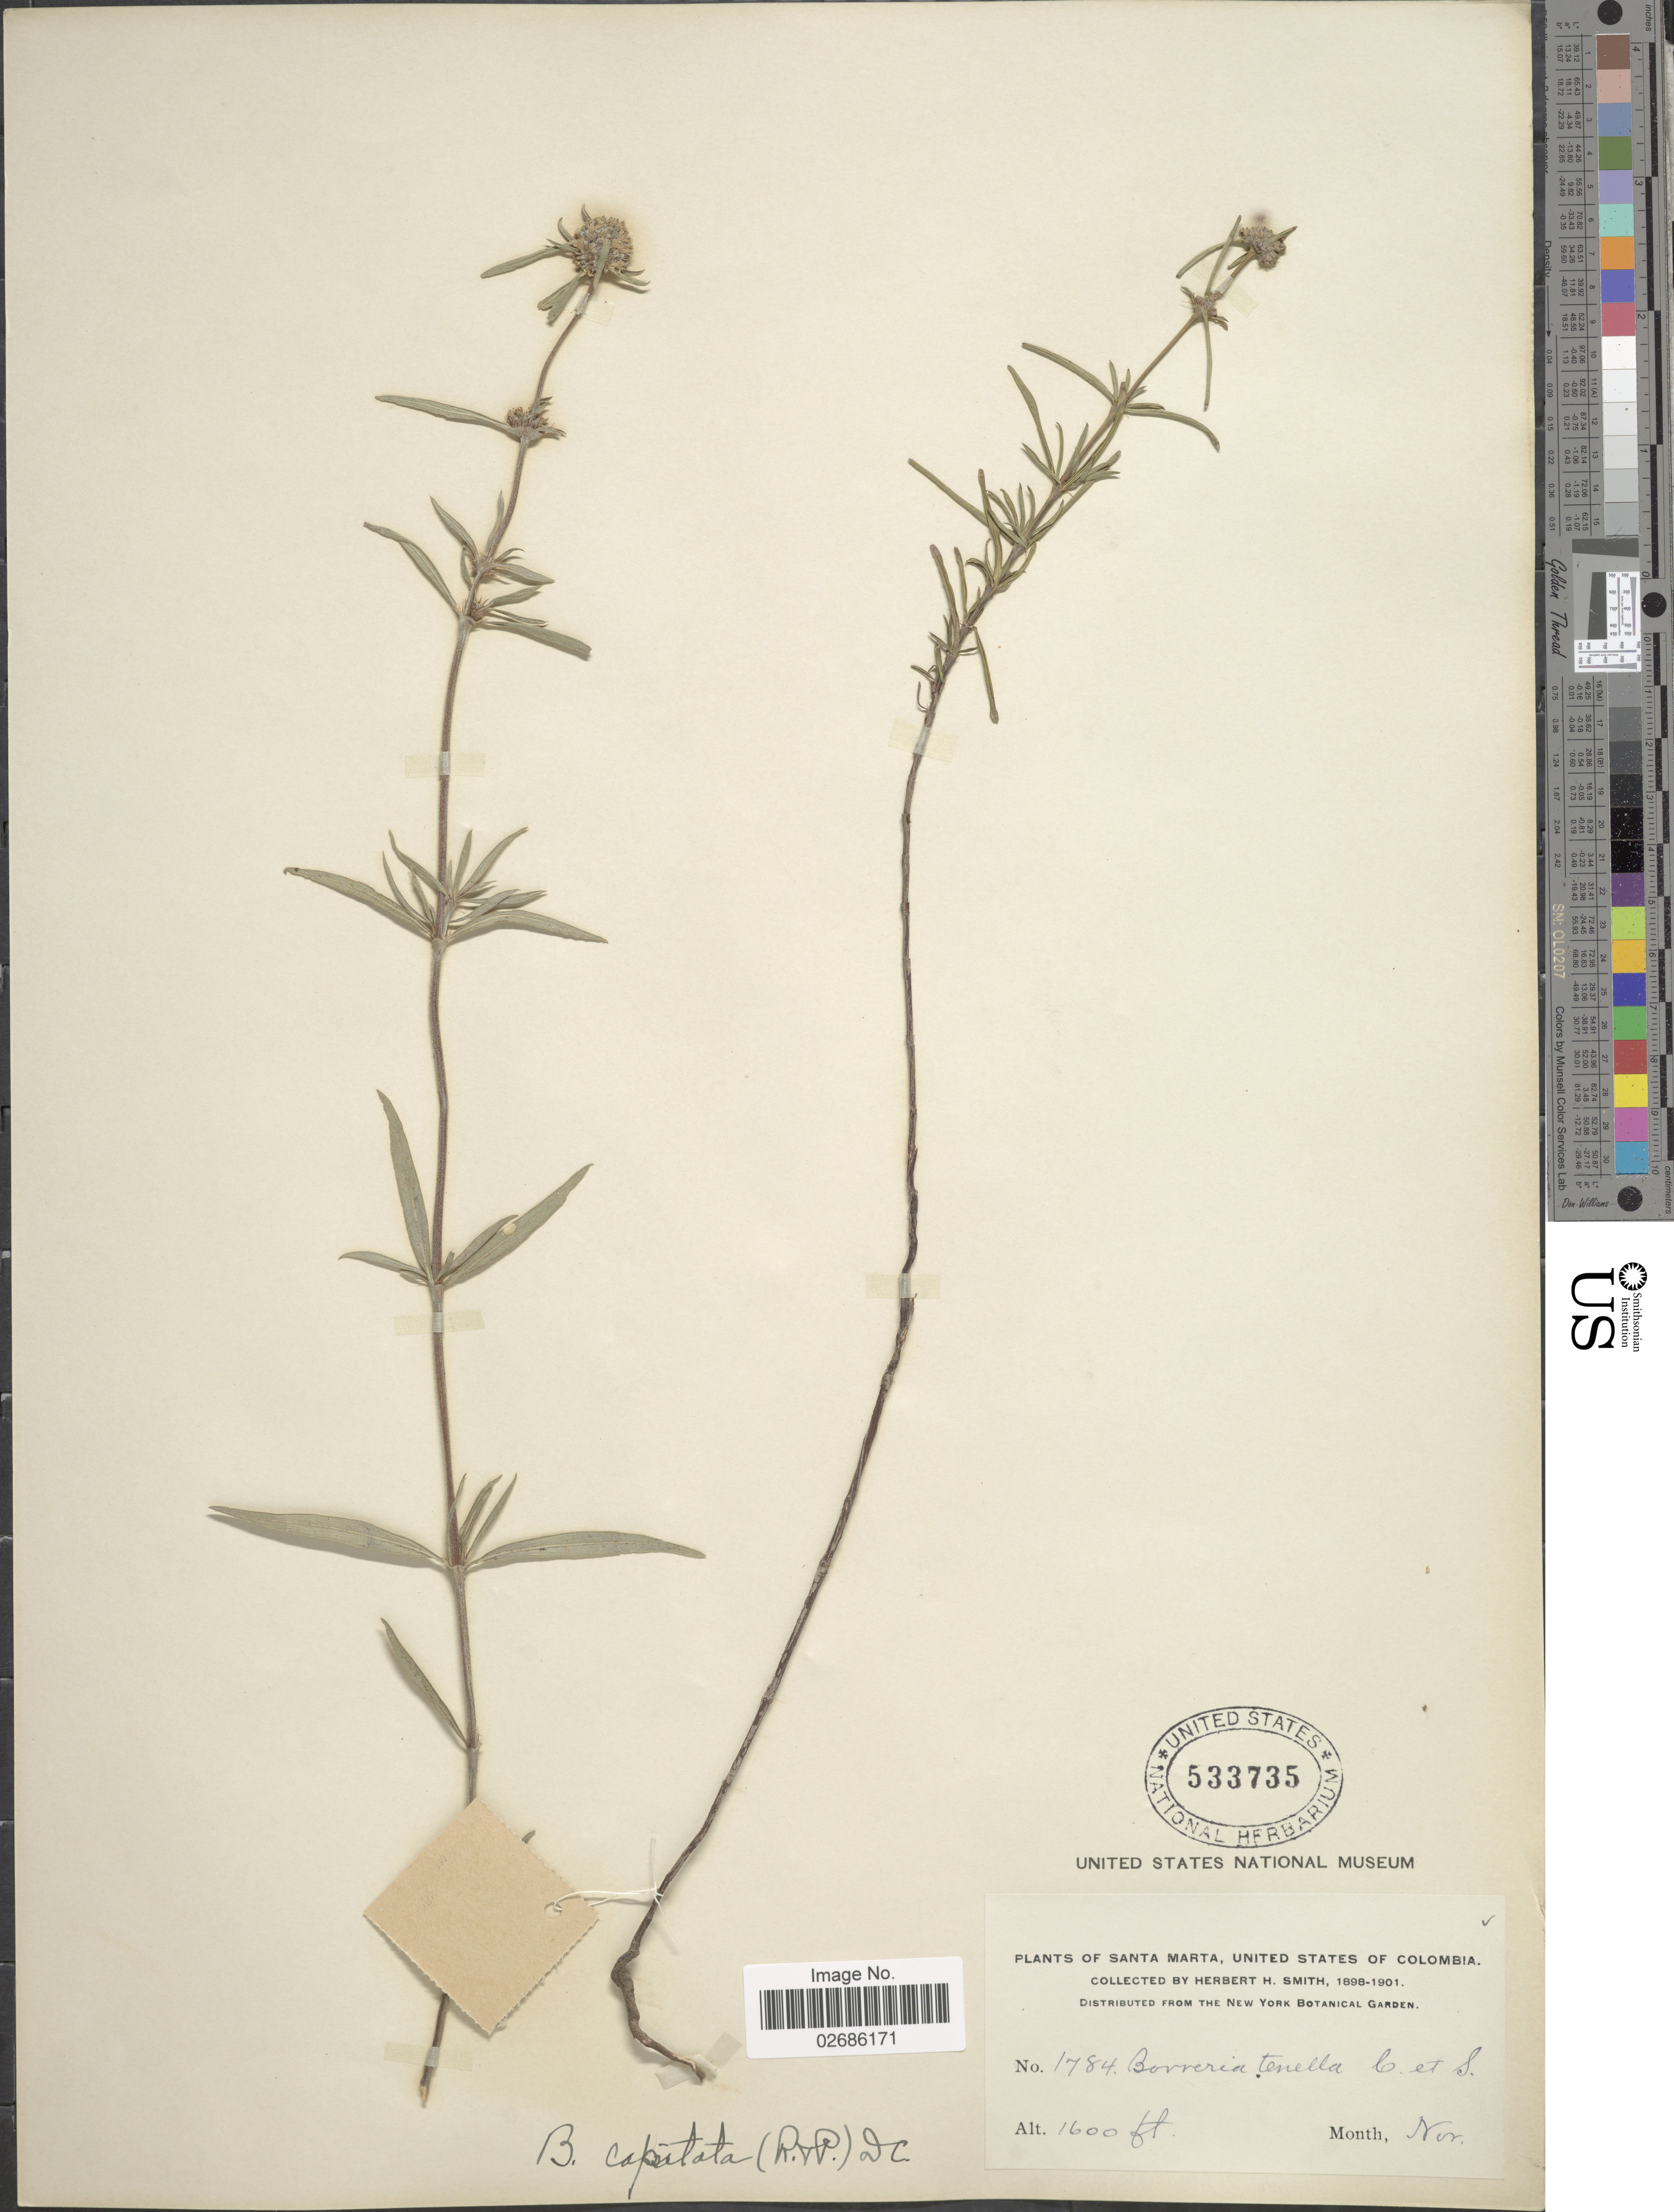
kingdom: Plantae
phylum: Tracheophyta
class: Magnoliopsida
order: Gentianales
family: Rubiaceae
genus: Borreria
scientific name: Borreria capitata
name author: (Ruiz & Pav.) DC.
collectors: Herbert H. Smith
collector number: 1784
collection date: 1898-11/1901-11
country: Colombia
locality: Santa Marta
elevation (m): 488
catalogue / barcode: US 533735